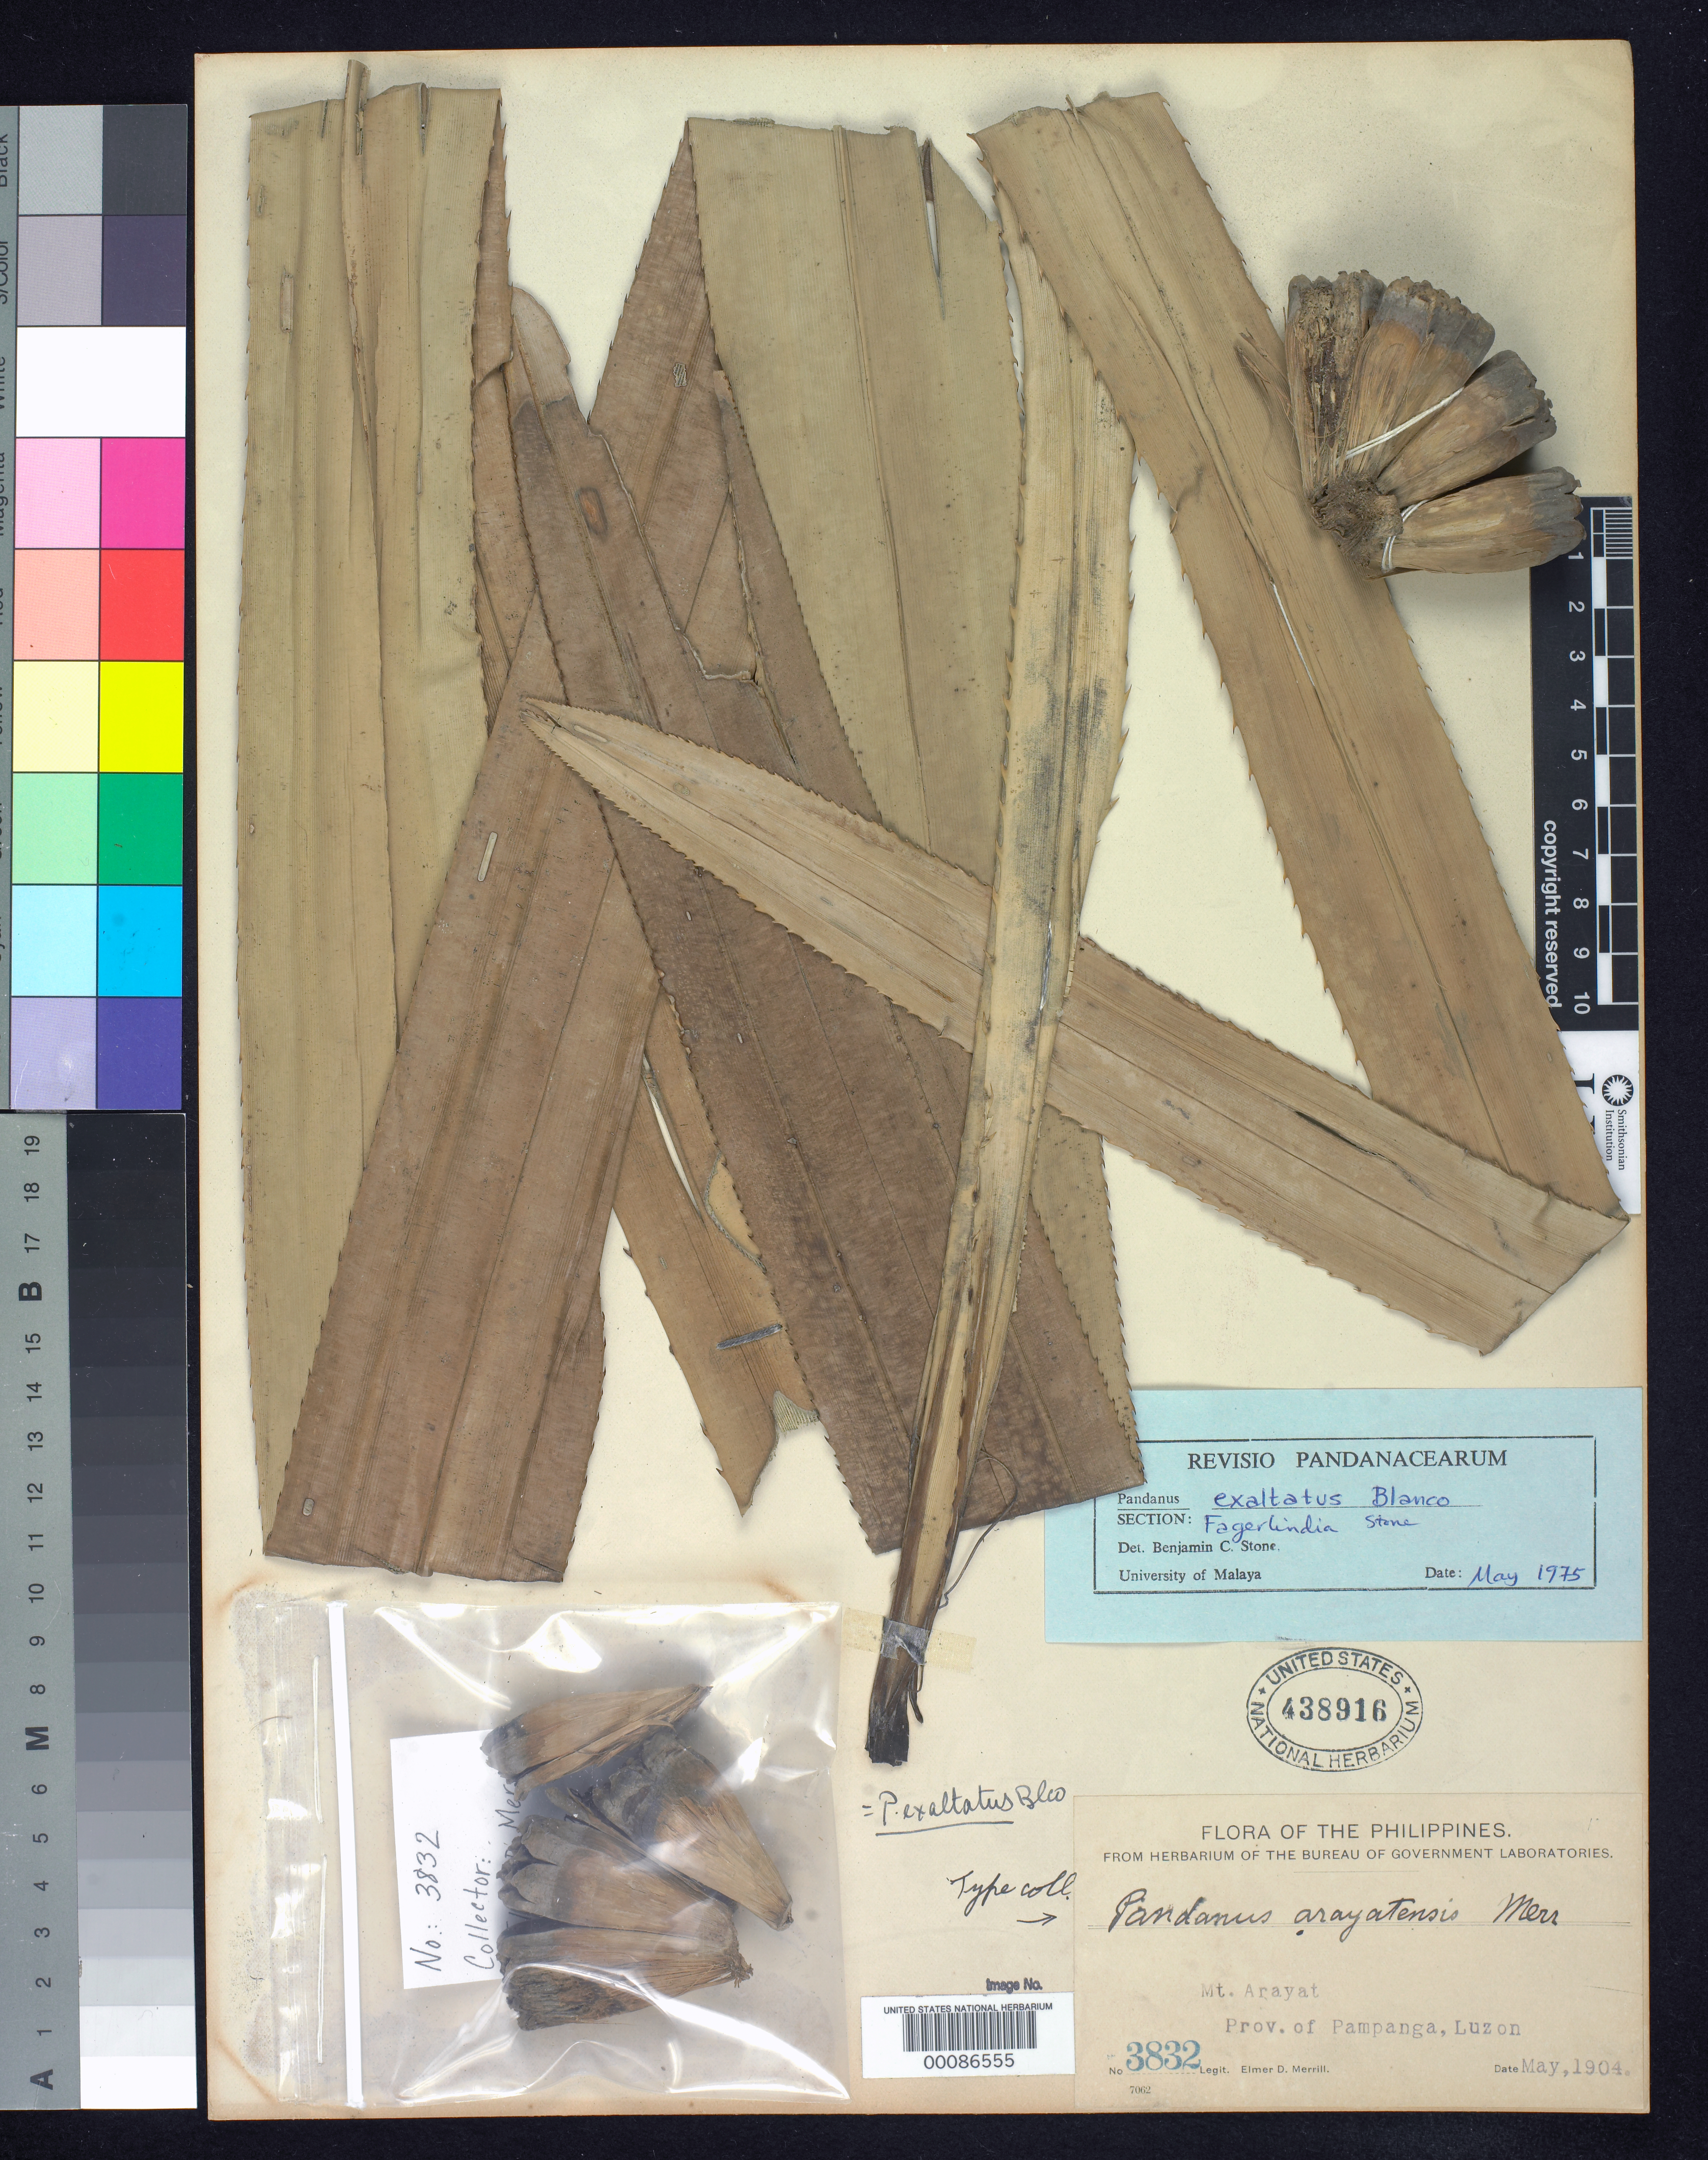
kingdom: Plantae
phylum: Tracheophyta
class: Liliopsida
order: Pandanales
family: Pandanaceae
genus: Pandanus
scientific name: Pandanus arayatensis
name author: Merr.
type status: Isotype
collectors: E. D. Merrill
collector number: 3832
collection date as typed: May 1904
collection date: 1904-05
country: Philippines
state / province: Central Luzon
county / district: Pampanga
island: Luzon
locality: Mt. Arayat.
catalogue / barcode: US 438916